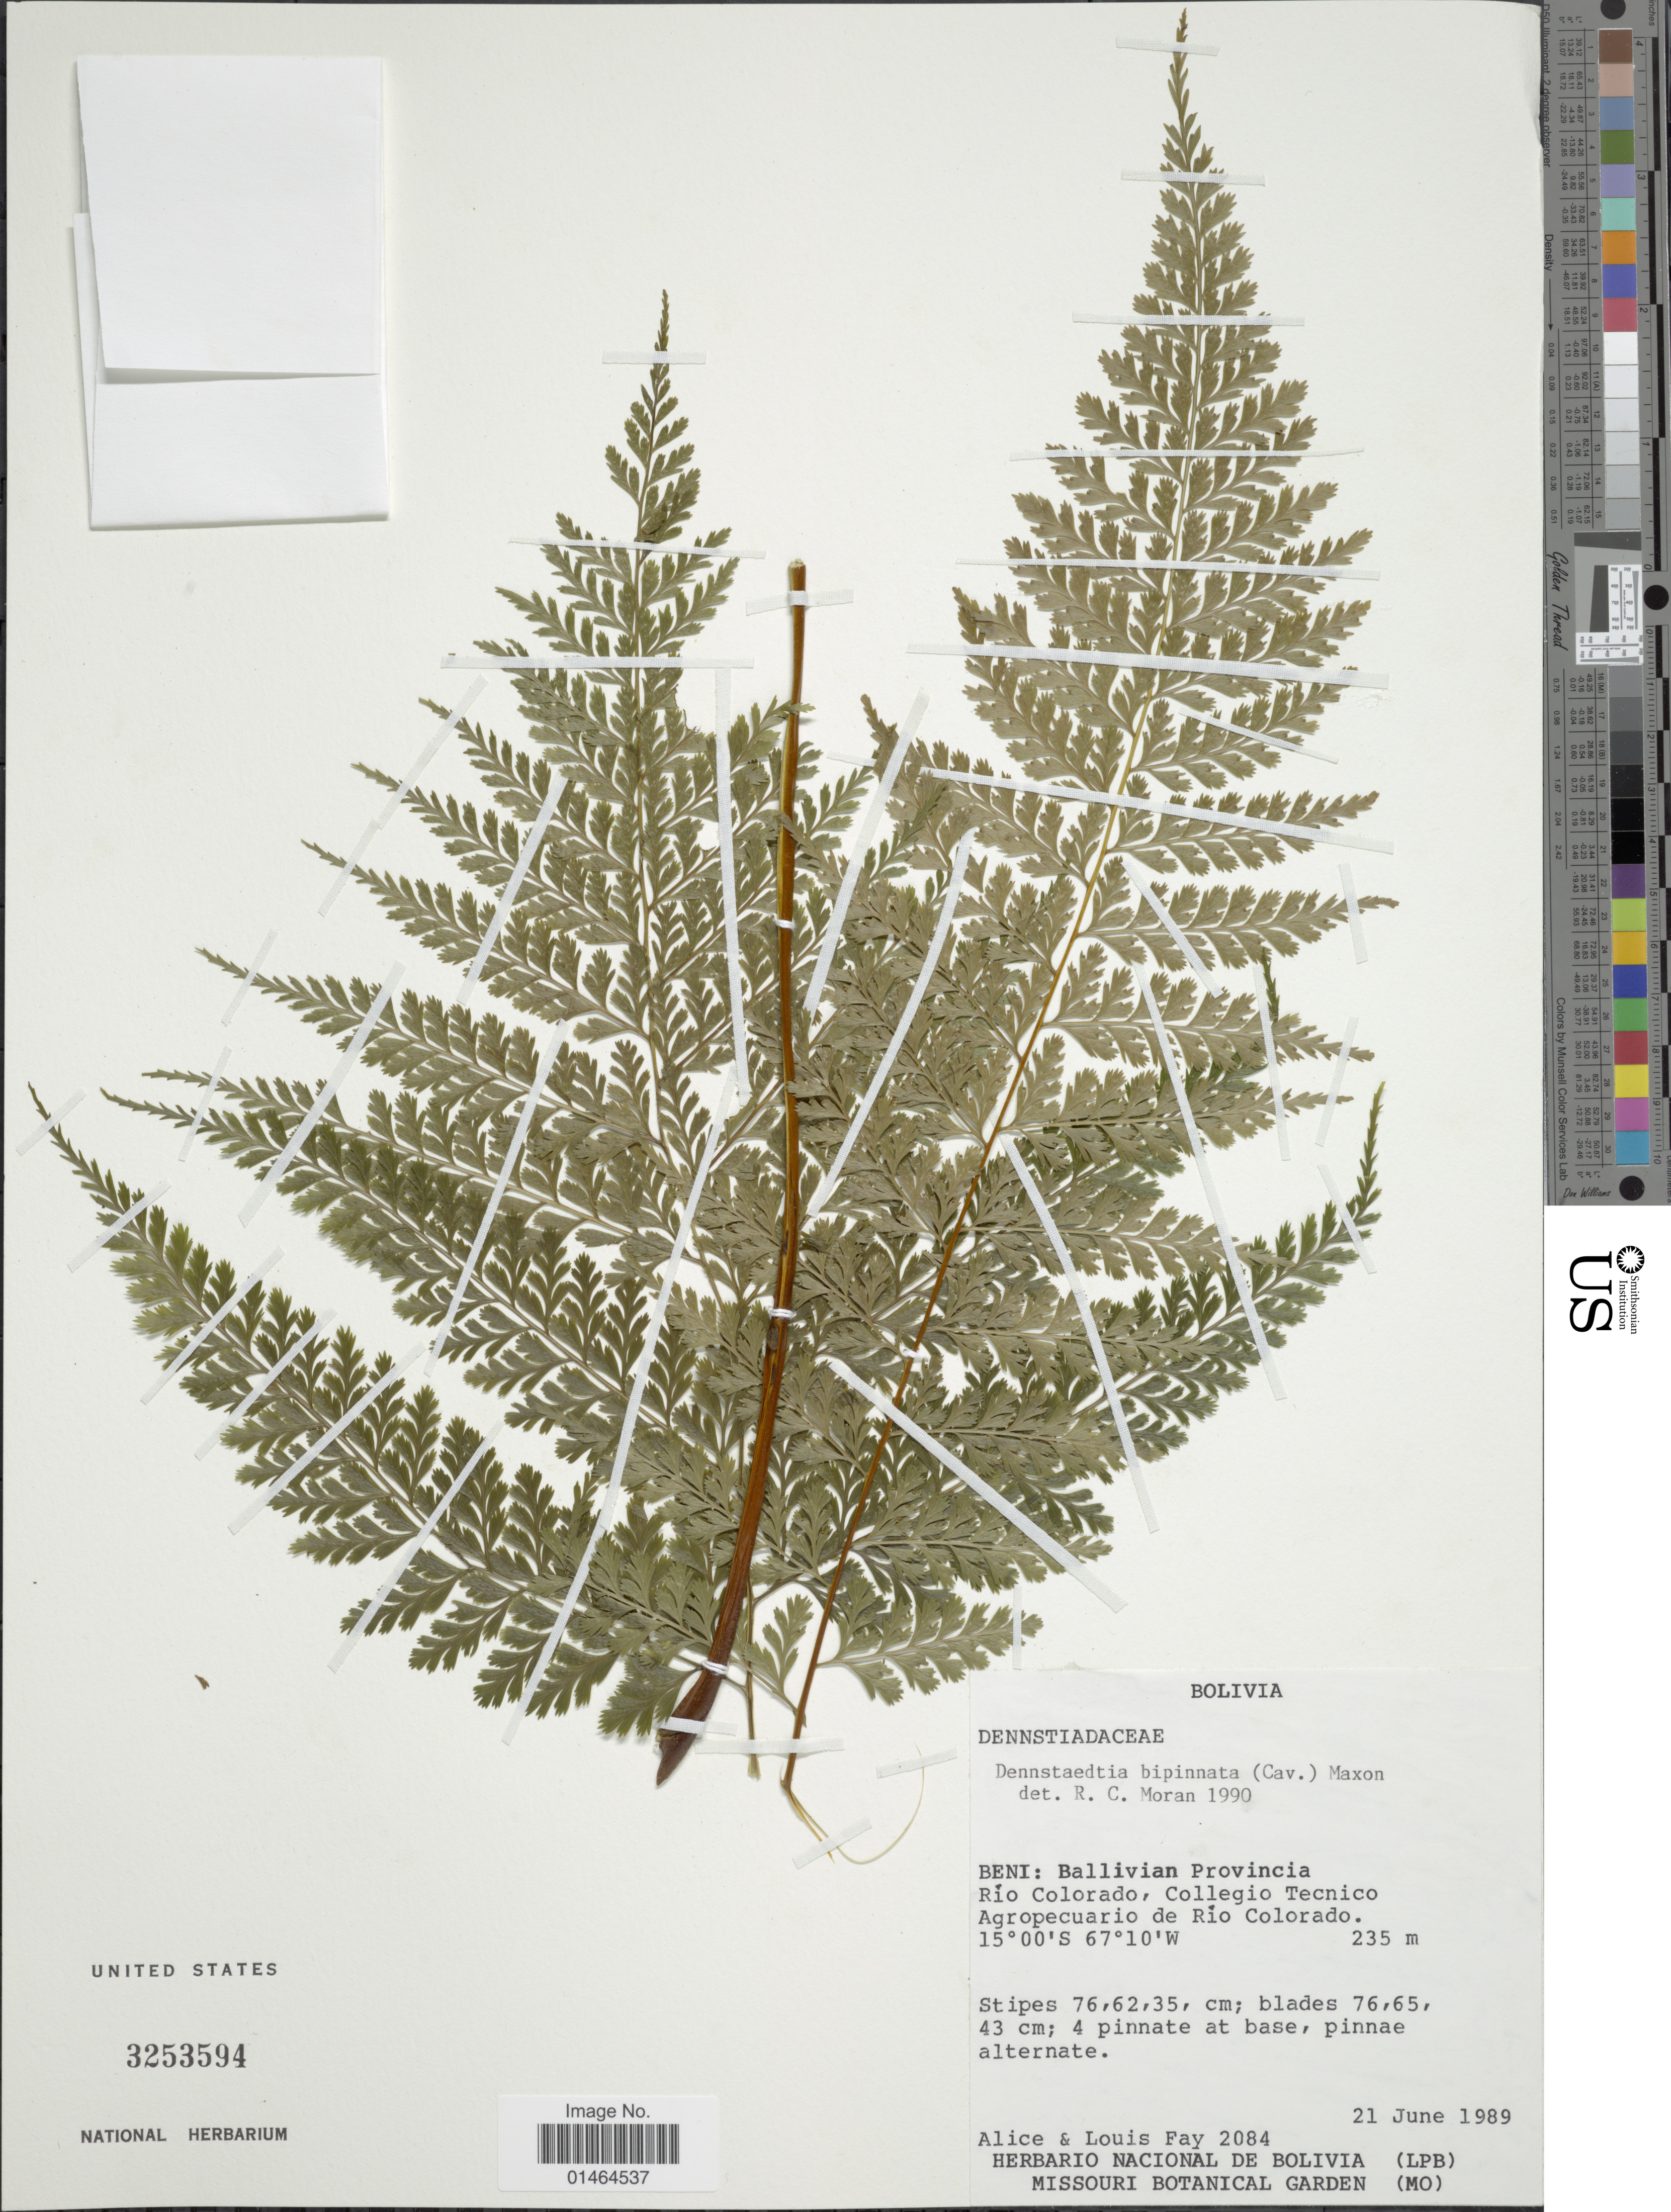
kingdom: Plantae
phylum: Tracheophyta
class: Polypodiopsida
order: Polypodiales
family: Dennstaedtiaceae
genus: Dennstaedtia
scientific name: Dennstaedtia bipinnata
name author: (Cav.) Maxon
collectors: A. Fay & L. Fay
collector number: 2084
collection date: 1989-06-21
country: Bolivia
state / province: Beni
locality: Ballivian Province. Rio Colorado, Collegio Tecnico. Agropecuario de Rio Colorado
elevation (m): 235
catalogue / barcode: US 3253594